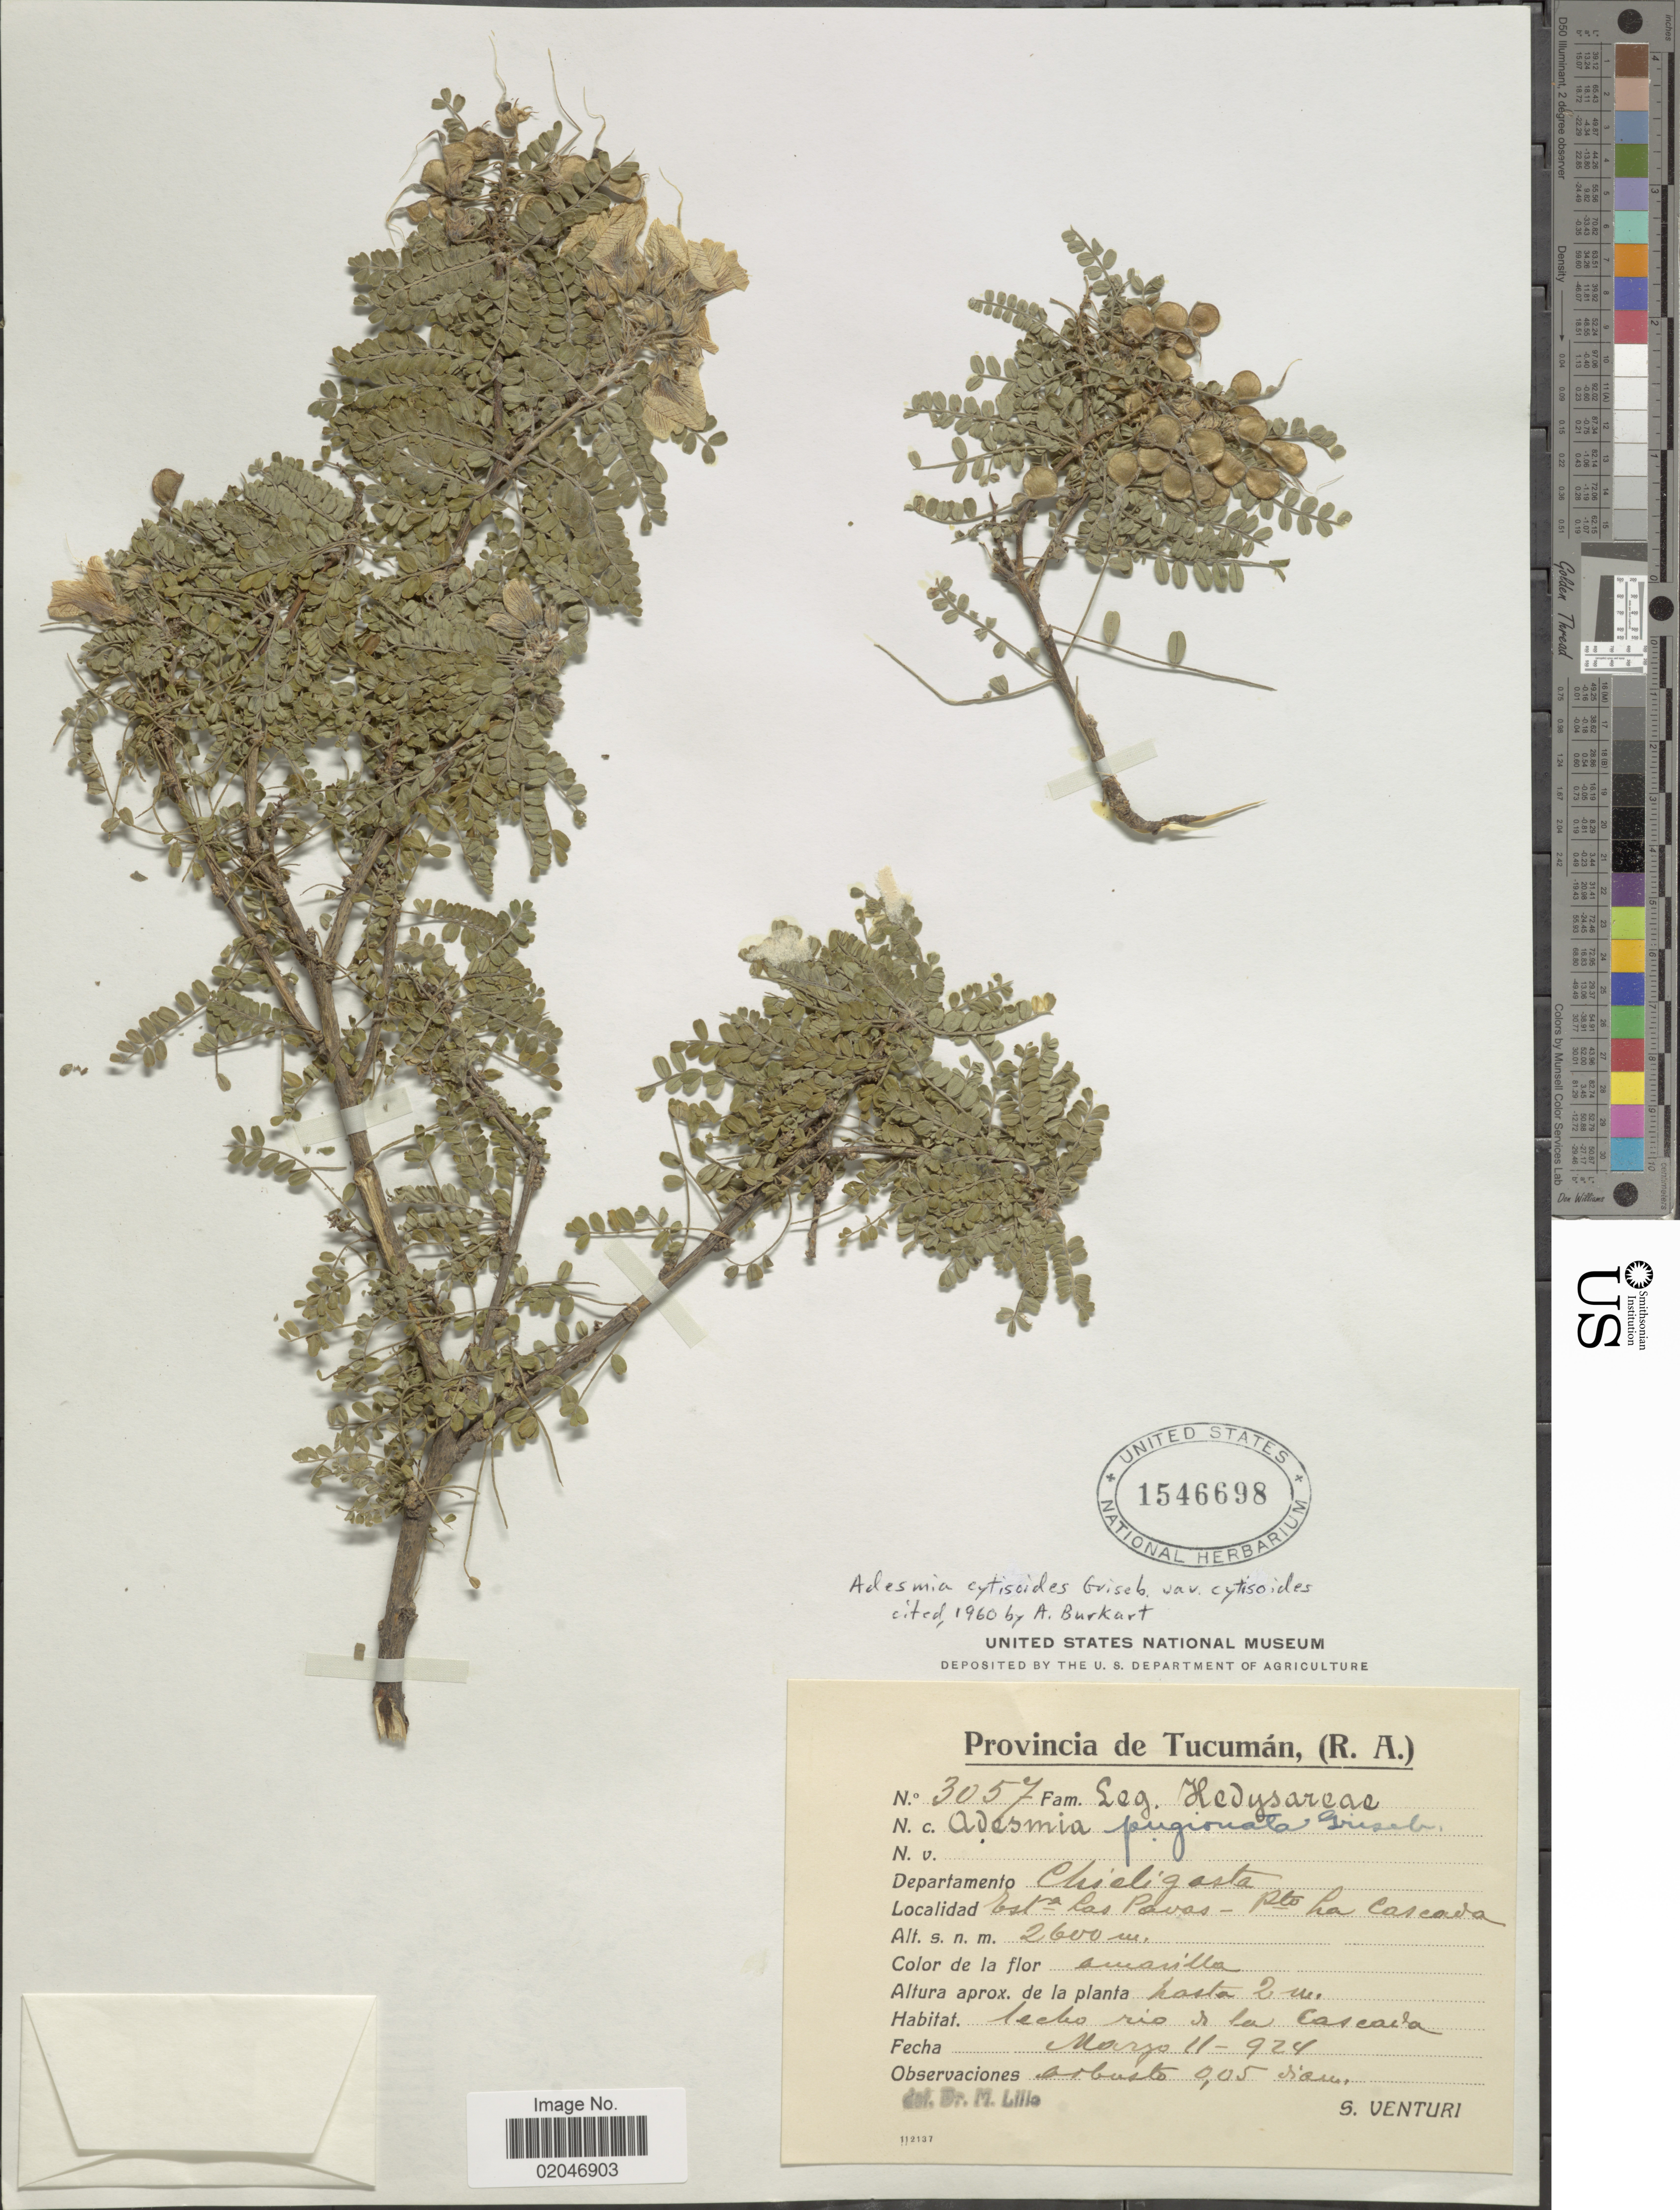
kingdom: Plantae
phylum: Tracheophyta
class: Magnoliopsida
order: Fabales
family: Fabaceae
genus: Adesmia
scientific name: Adesmia cytisoides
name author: Griseb.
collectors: S. Venturi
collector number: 3057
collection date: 1924-03-11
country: Argentina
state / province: Tucuman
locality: Departamento Chicligasta, Esta Las Pavas, R. A. Pto. La Cascada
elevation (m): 2600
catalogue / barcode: US 1546698